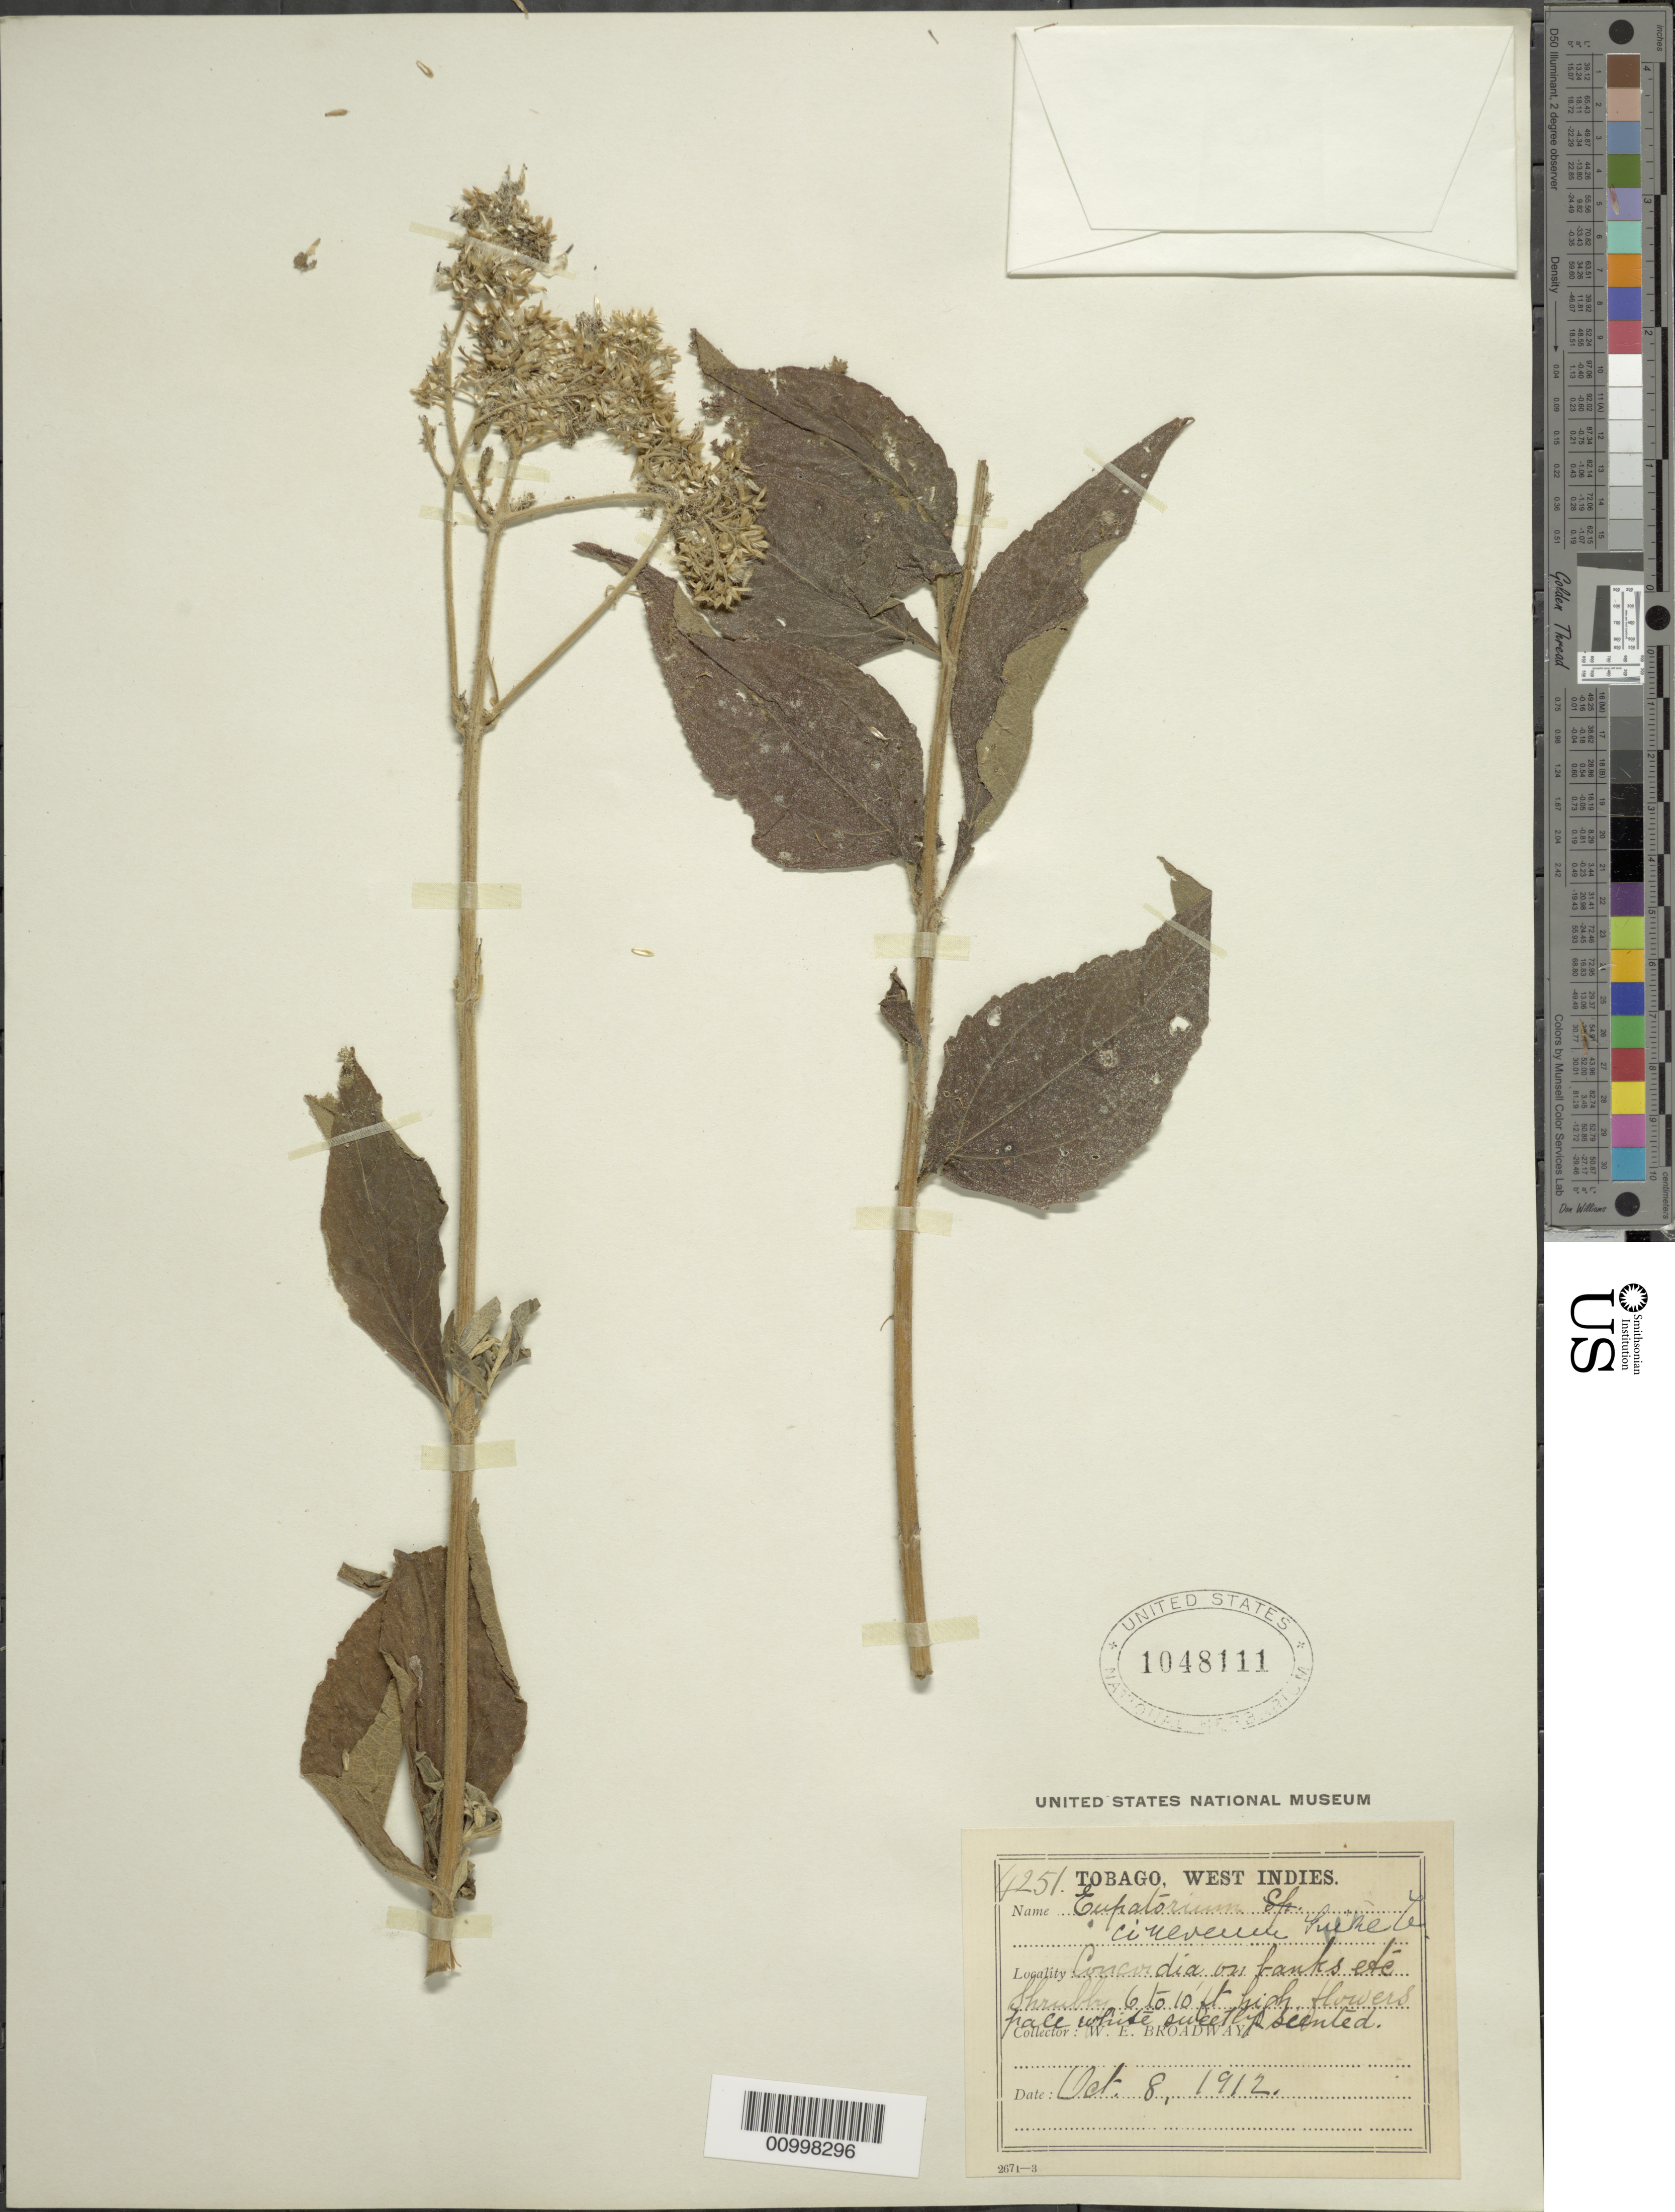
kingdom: Plantae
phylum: Tracheophyta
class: Magnoliopsida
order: Asterales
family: Asteraceae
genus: Austroeupatorium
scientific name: Austroeupatorium inulaefolium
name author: (Kunth) R.M. King & H. Rob.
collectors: W. E. Broadway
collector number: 4251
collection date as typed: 08 Oct 1912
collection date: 1912-10-08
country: Trinidad and Tobago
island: Tobago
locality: Concordia on banks.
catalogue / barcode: US 1048111